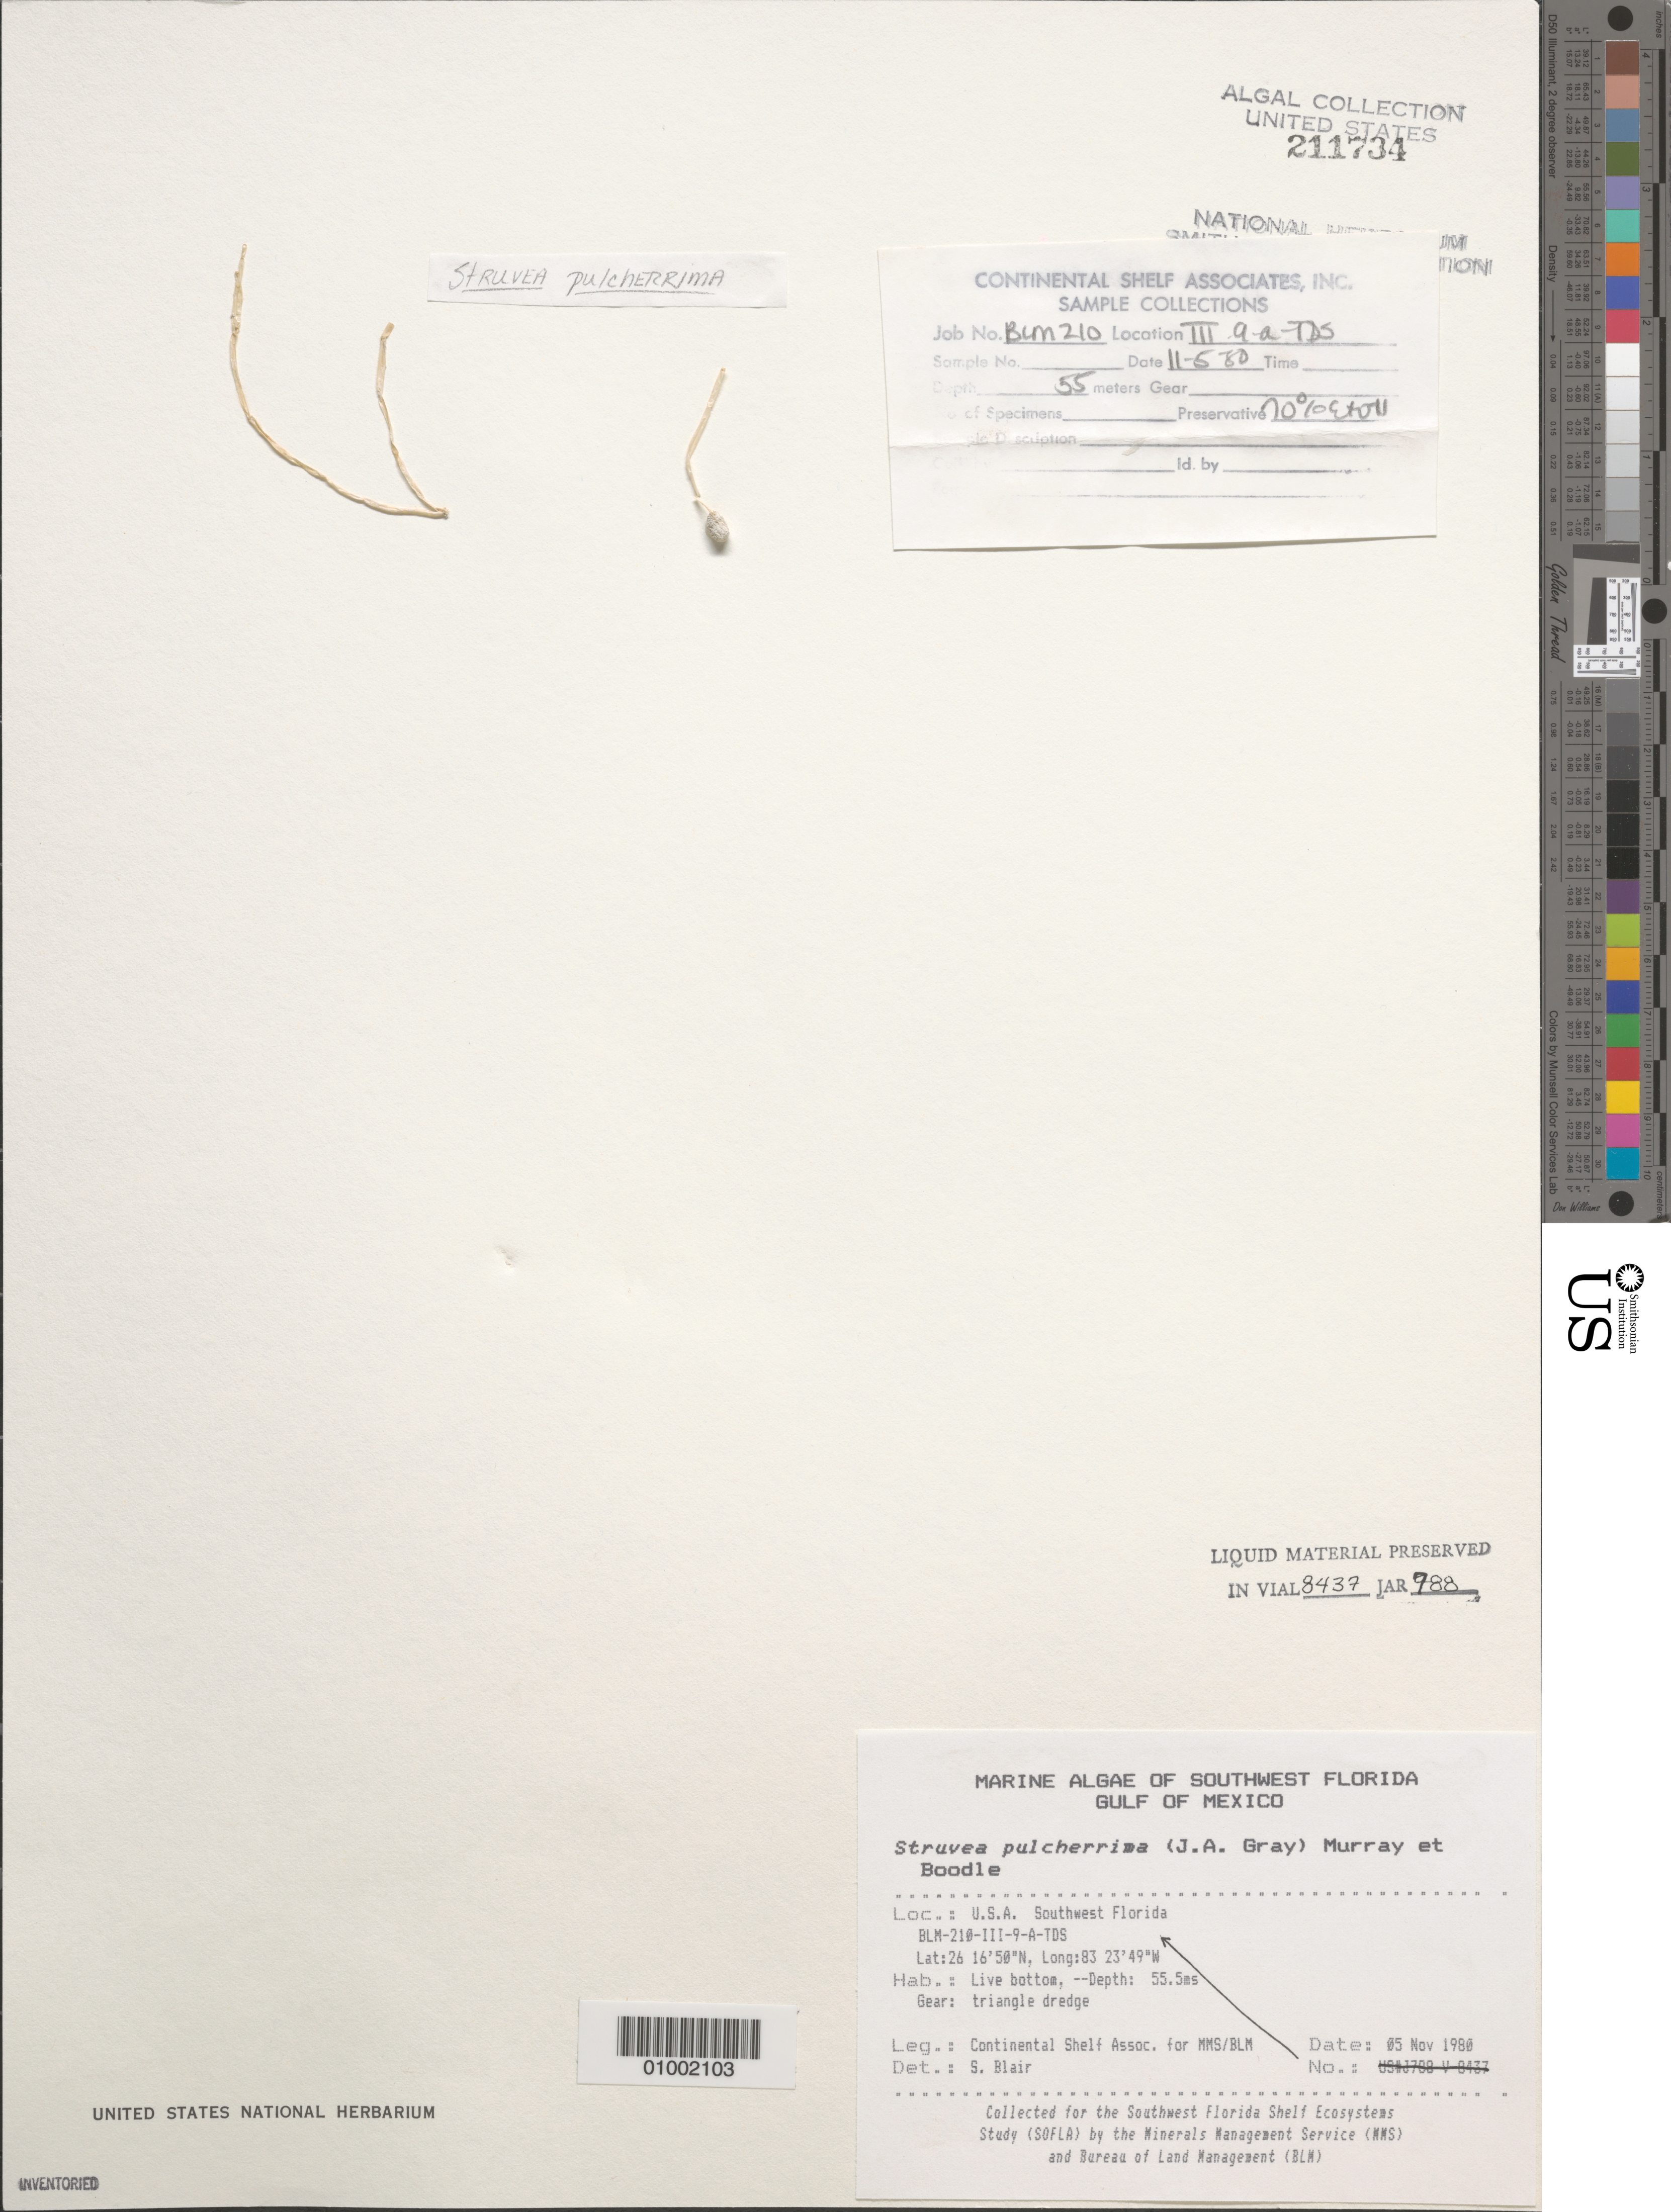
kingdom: Plantae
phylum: Chlorophyta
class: Ulvophyceae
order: Siphonocladales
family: Boodleaceae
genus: Struvea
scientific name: Struvea pulcherrima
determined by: Blair, S. M.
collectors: Continental Shelf Associates for the MMS/BLM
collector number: BLM-210-III-9-A-TDS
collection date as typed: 05 Nov 1980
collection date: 1980-11-05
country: United States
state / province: Florida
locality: Gulf of Mexico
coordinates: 26 16'50"N, 83 23'49"W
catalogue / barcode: US 211734